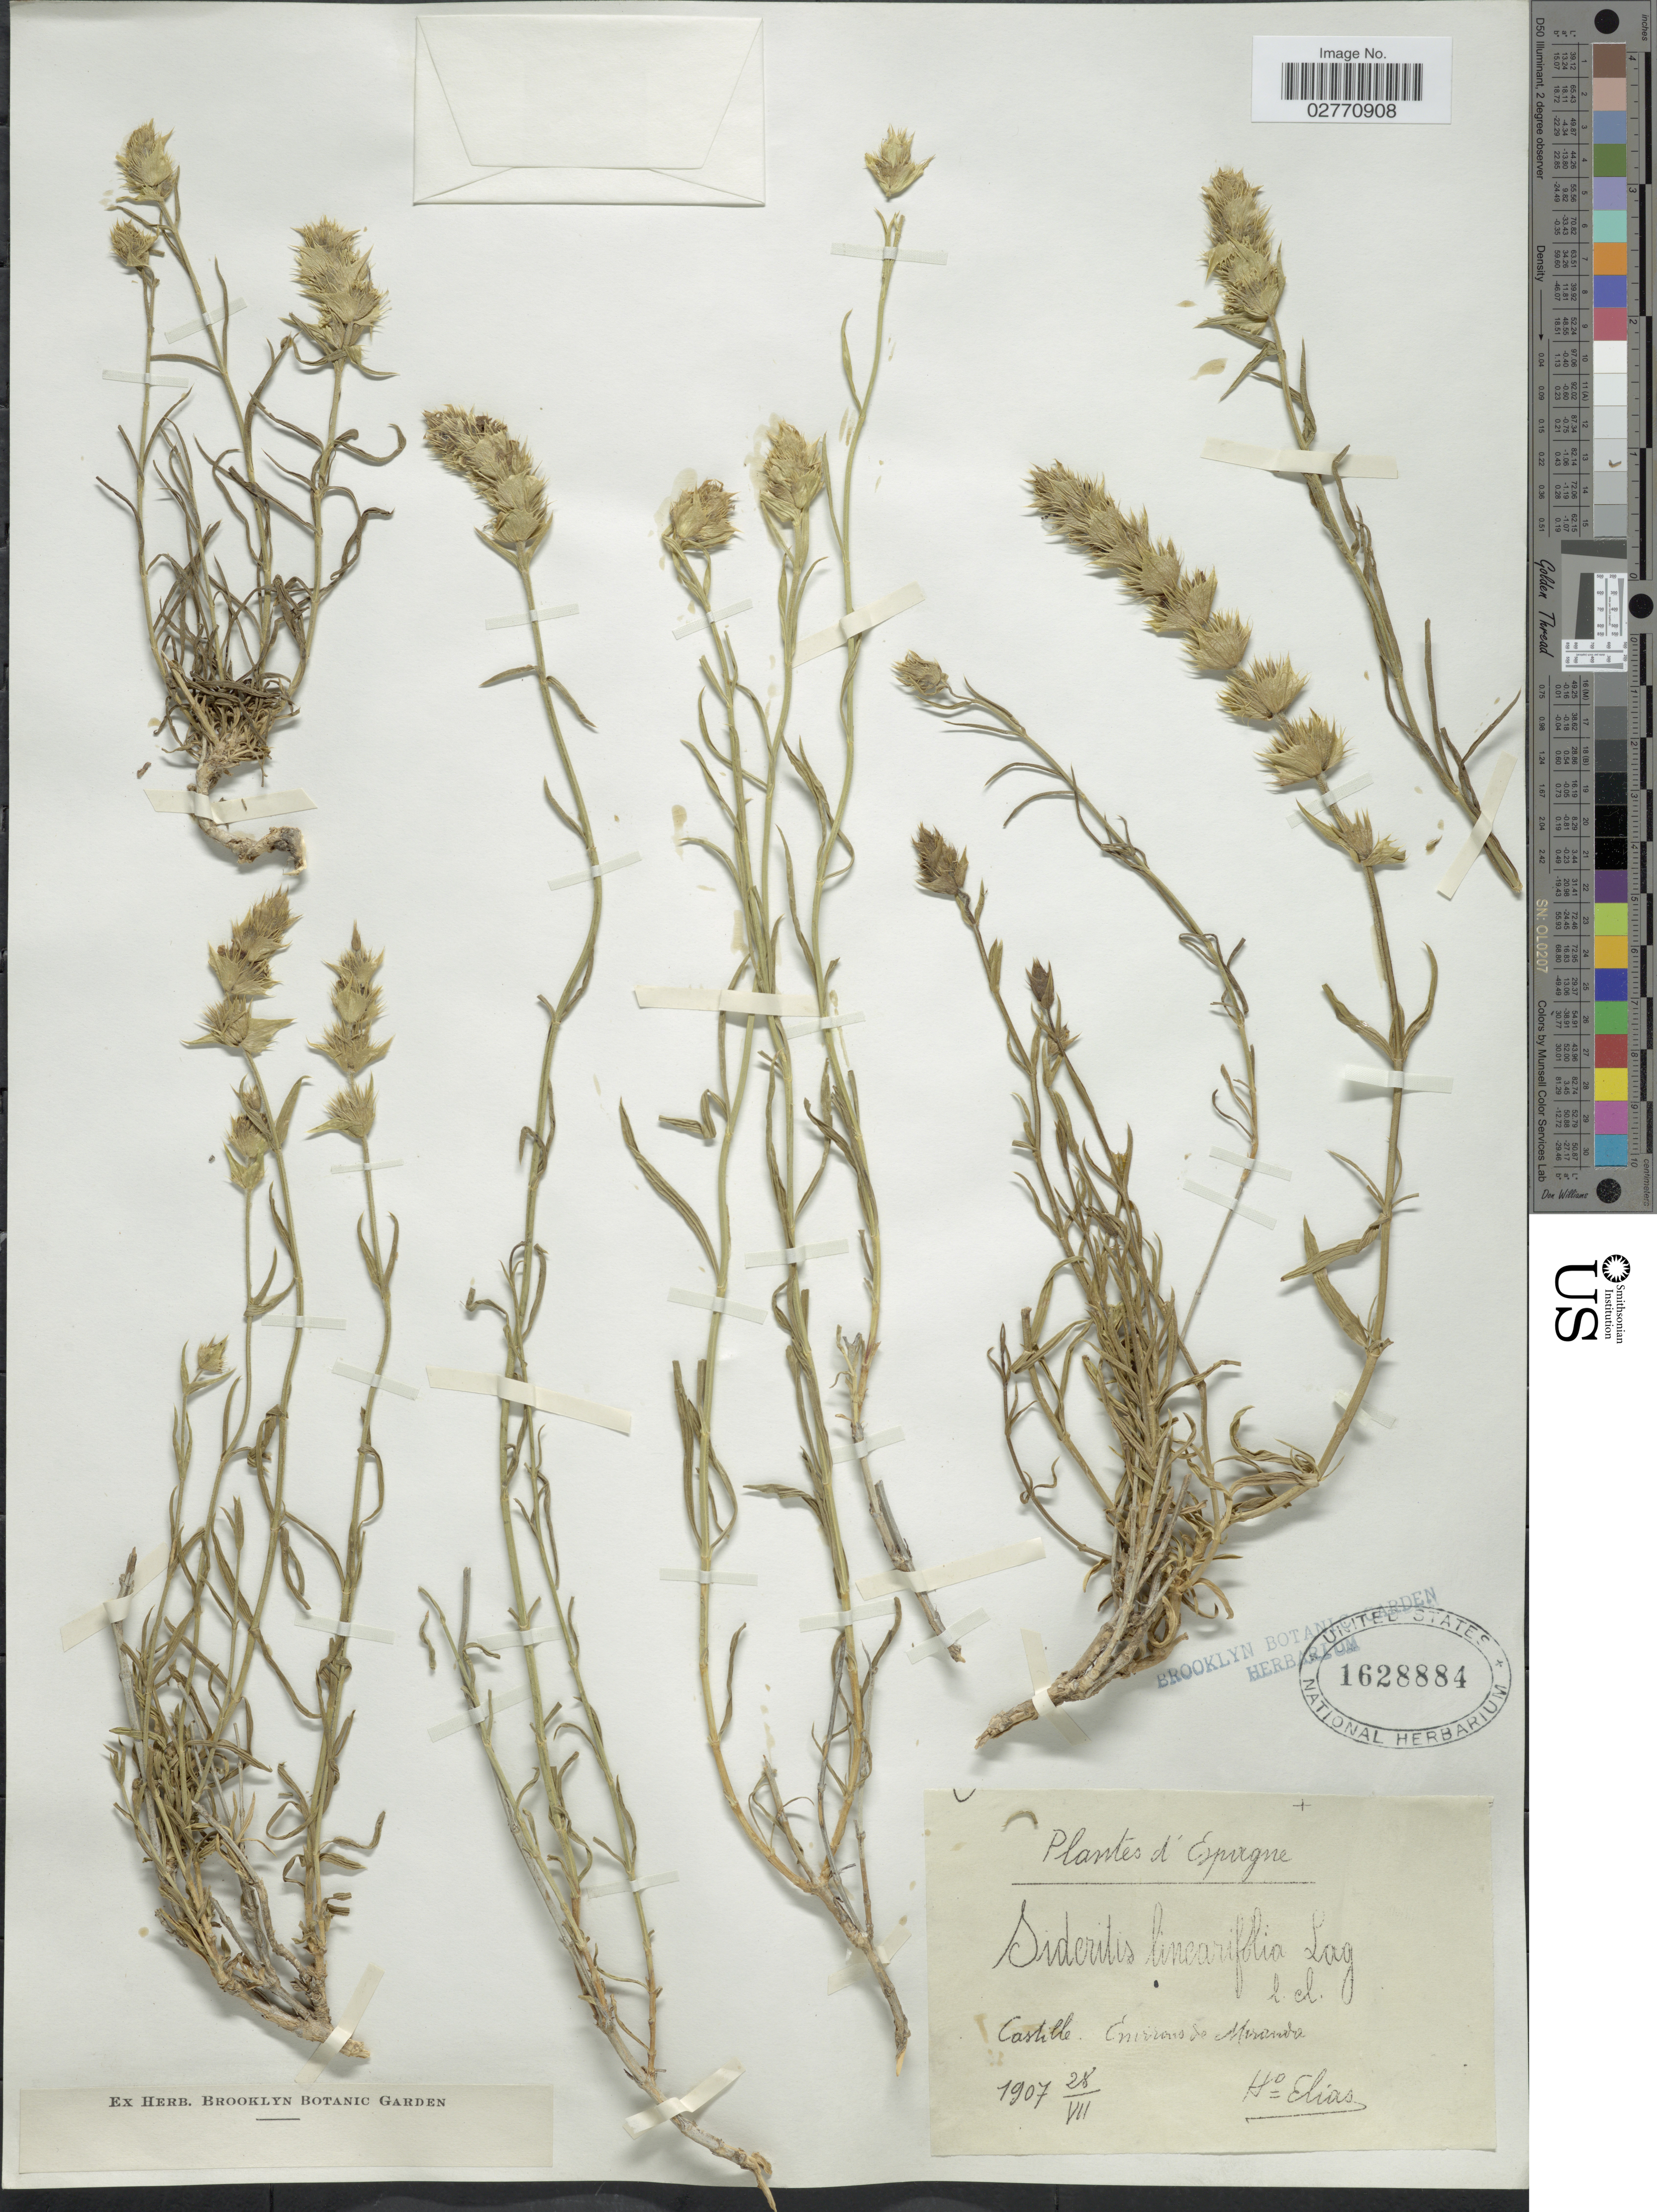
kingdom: Plantae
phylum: Tracheophyta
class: Magnoliopsida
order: Lamiales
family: Lamiaceae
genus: Sideritis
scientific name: Sideritis linearifolia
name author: Lam.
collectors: H. Elias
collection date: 1907-07-28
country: Spain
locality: D'Espagne. Castille: Environs de Miranda.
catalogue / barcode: US 1628884